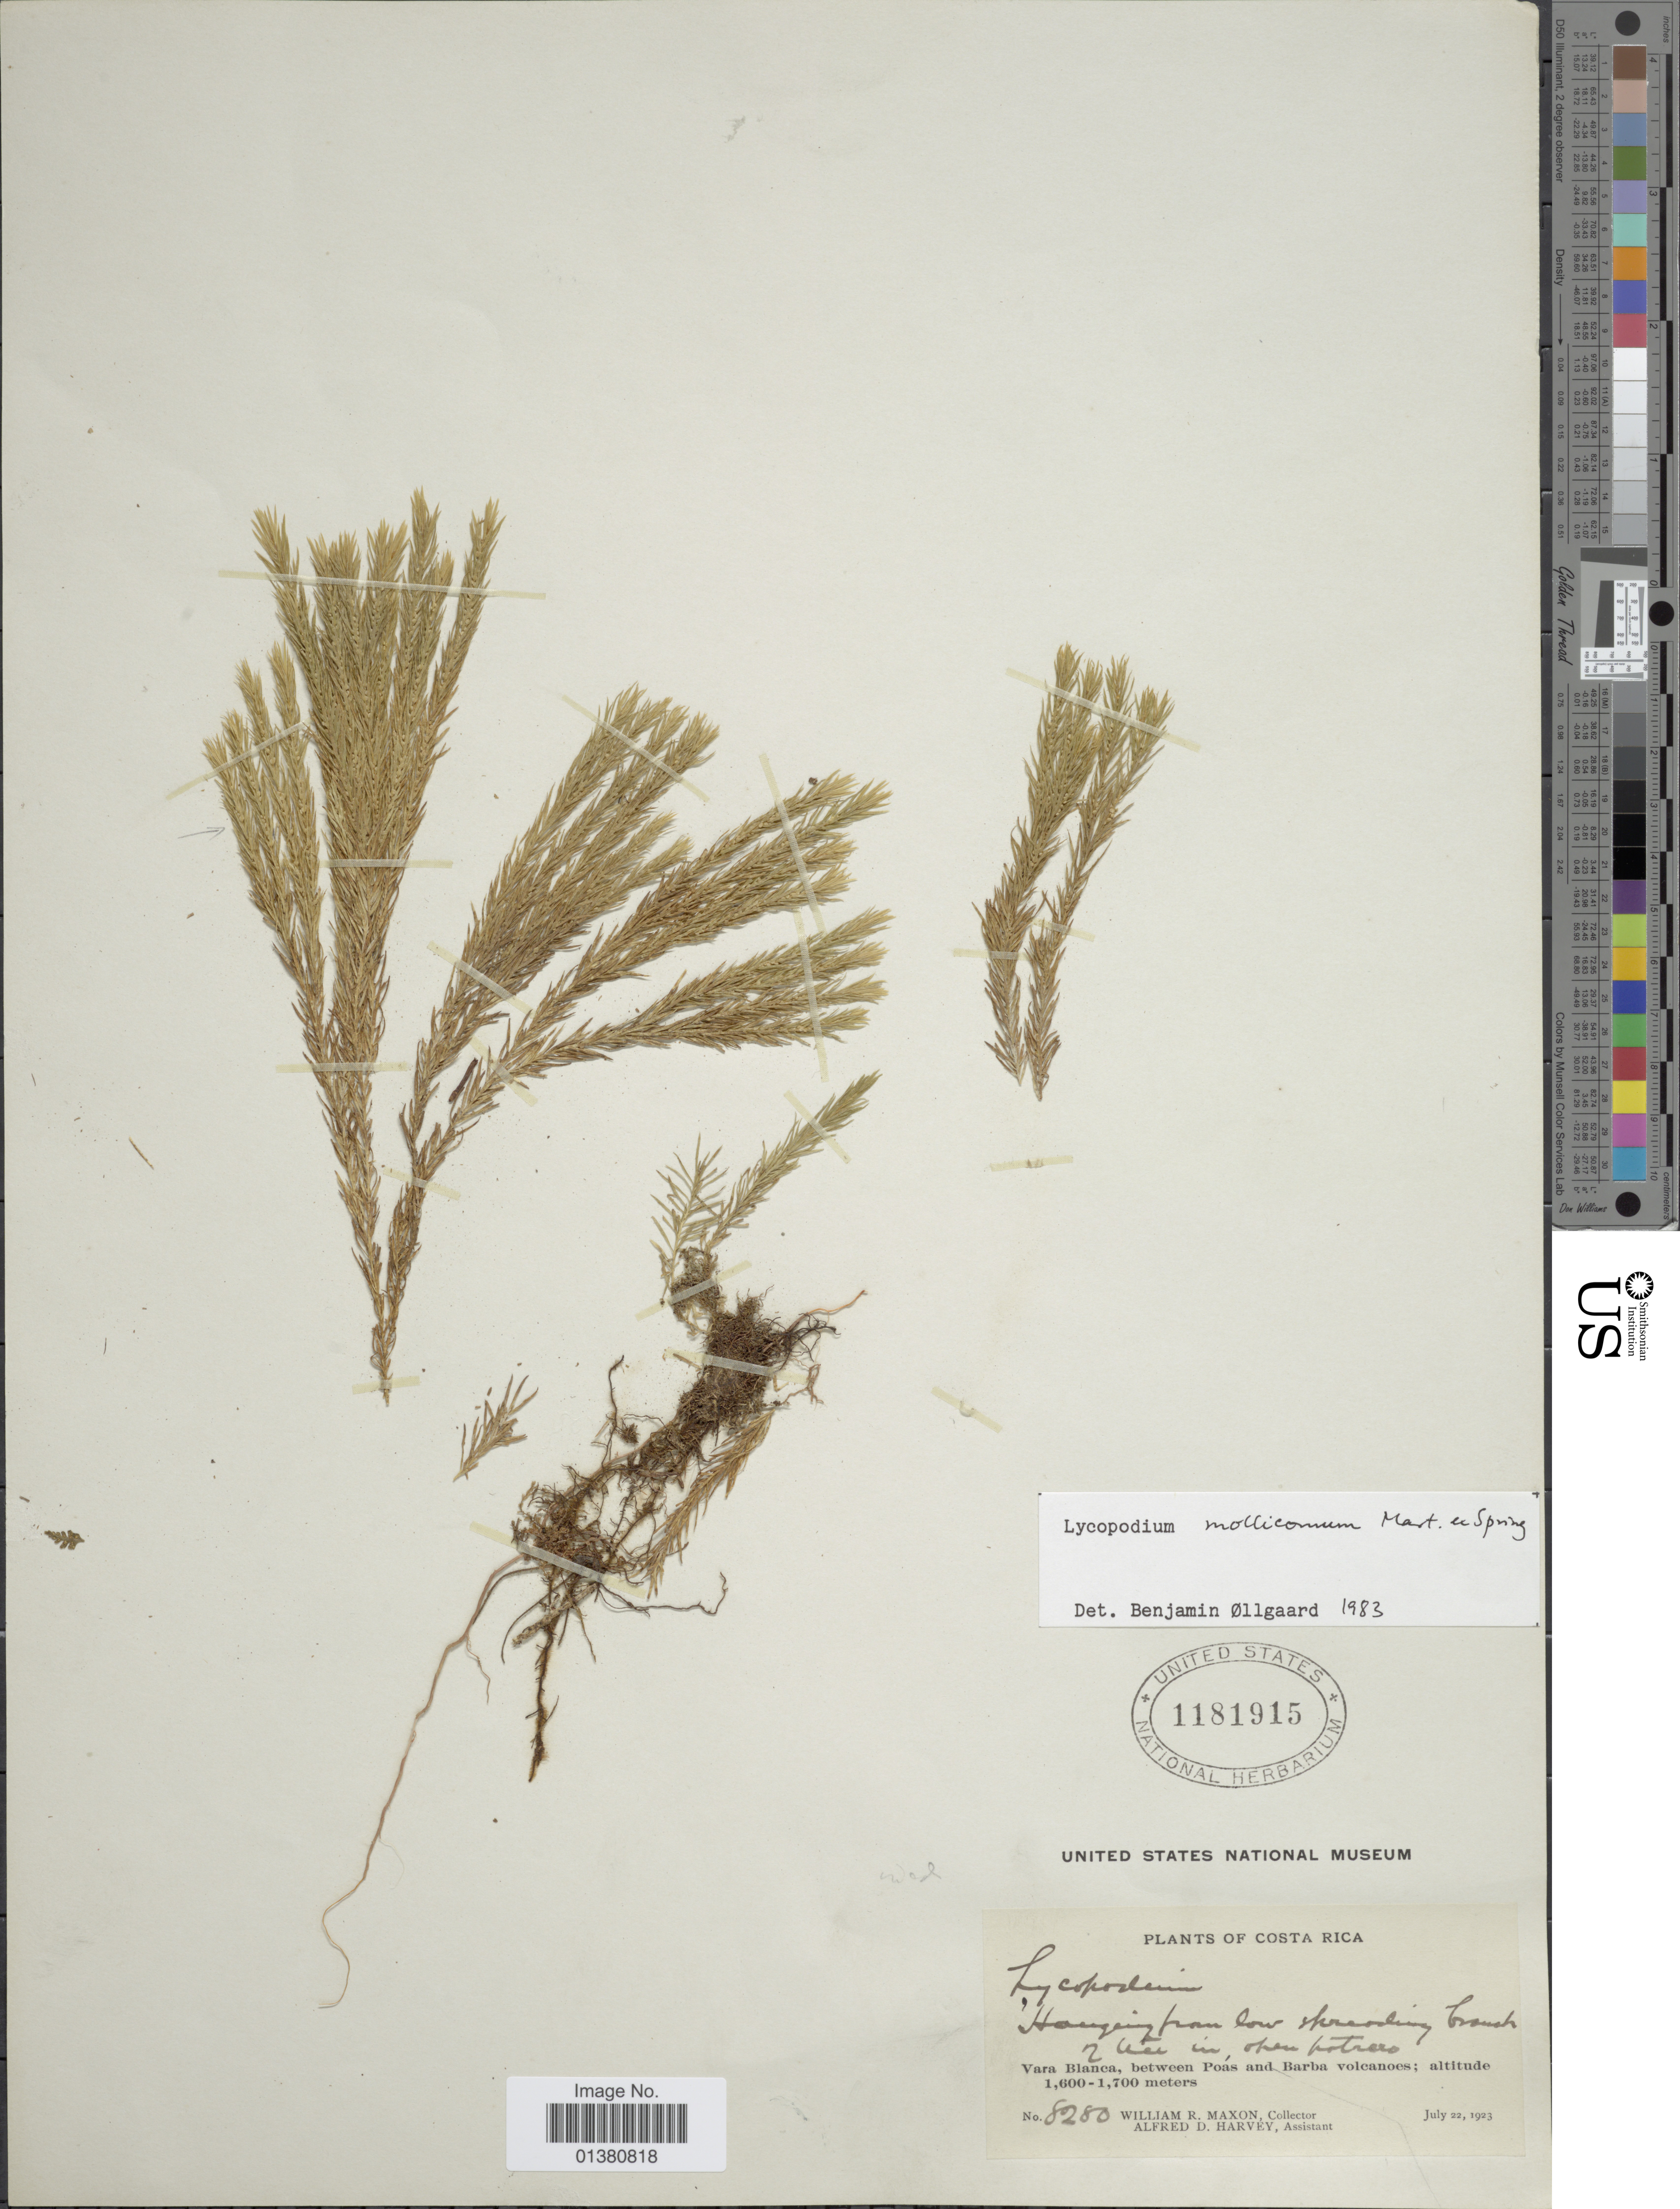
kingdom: Plantae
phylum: Tracheophyta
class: Lycopodiopsida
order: Lycopodiales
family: Lycopodiaceae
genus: Phlegmariurus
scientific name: Phlegmariurus mollicomus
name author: (Spring) B. Øllg.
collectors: W. R. Maxon & A. D. Harvey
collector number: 8280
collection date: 1923-07-22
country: Costa Rica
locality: Vara Blanca, between Poás and barba volcanoes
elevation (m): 1600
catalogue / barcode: US 1181915